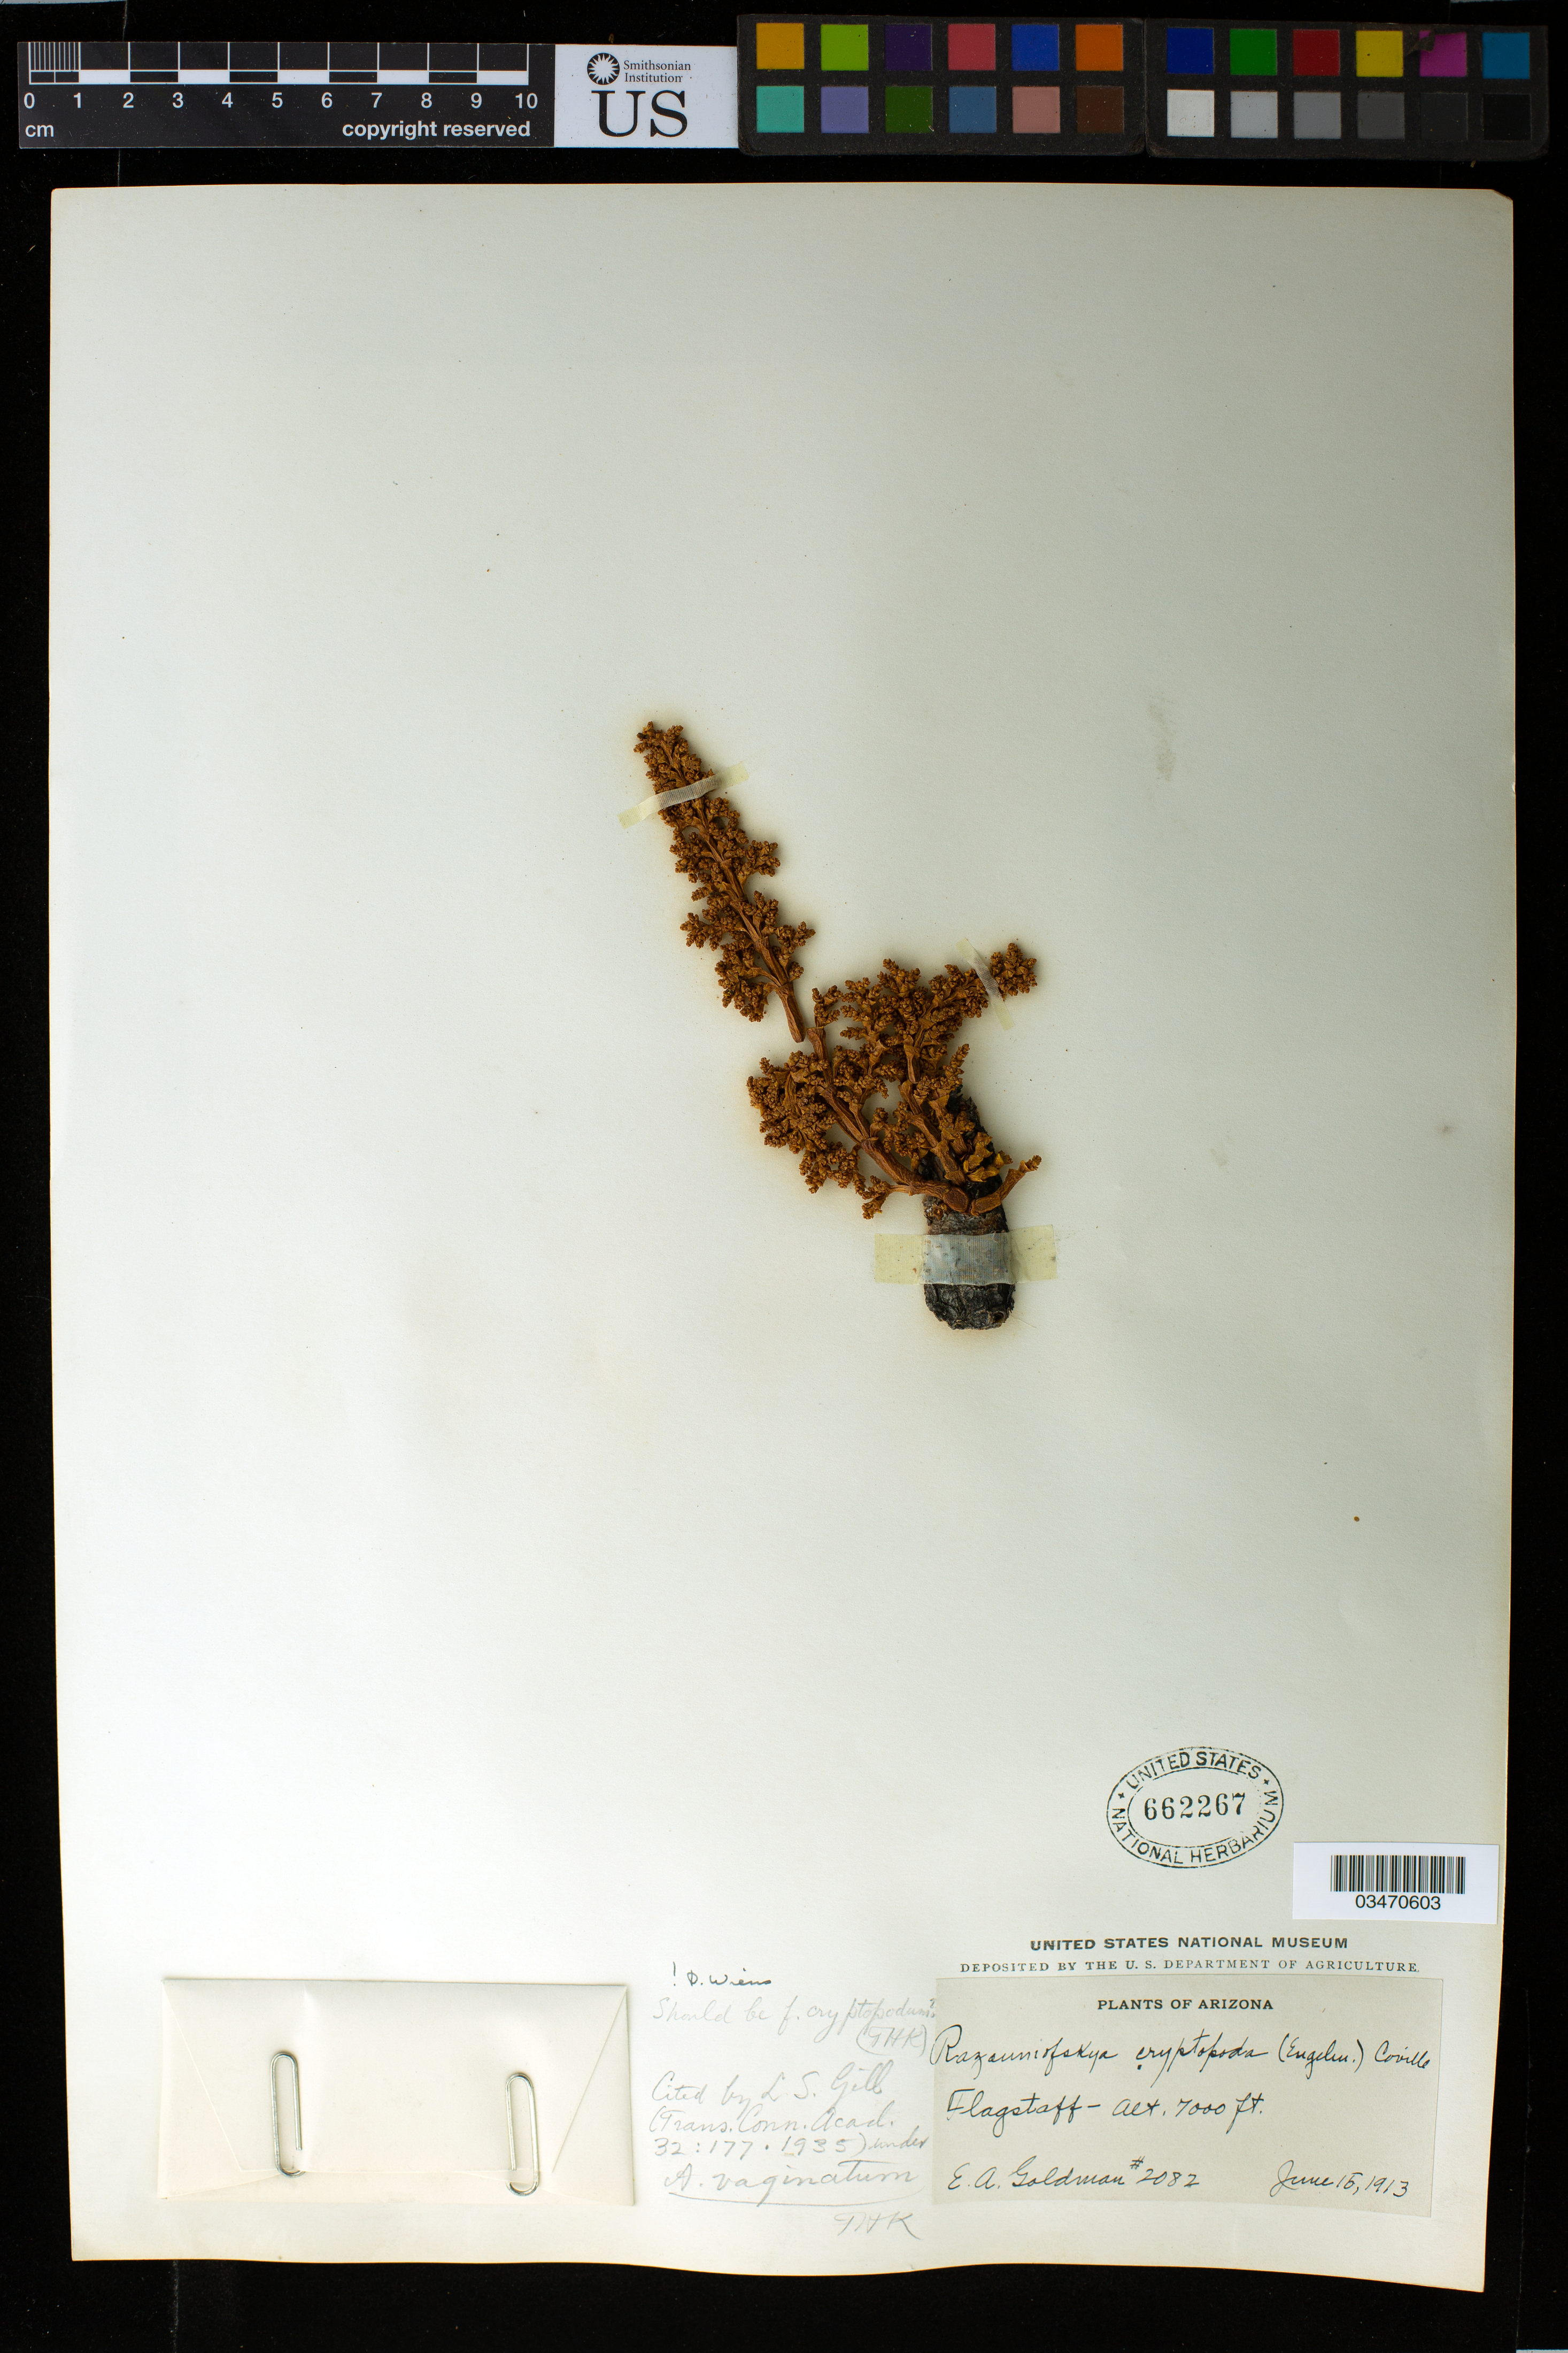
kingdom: Plantae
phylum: Tracheophyta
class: Magnoliopsida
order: Santalales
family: Viscaceae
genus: Arceuthobium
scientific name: Arceuthobium vaginatum f. cryptopodum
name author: (Engelm.) L.S. Gill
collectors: E. A. Goldman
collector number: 2082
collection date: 1913-06-15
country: United States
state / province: Arizona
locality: Flagstaff.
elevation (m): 2134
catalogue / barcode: US 662267